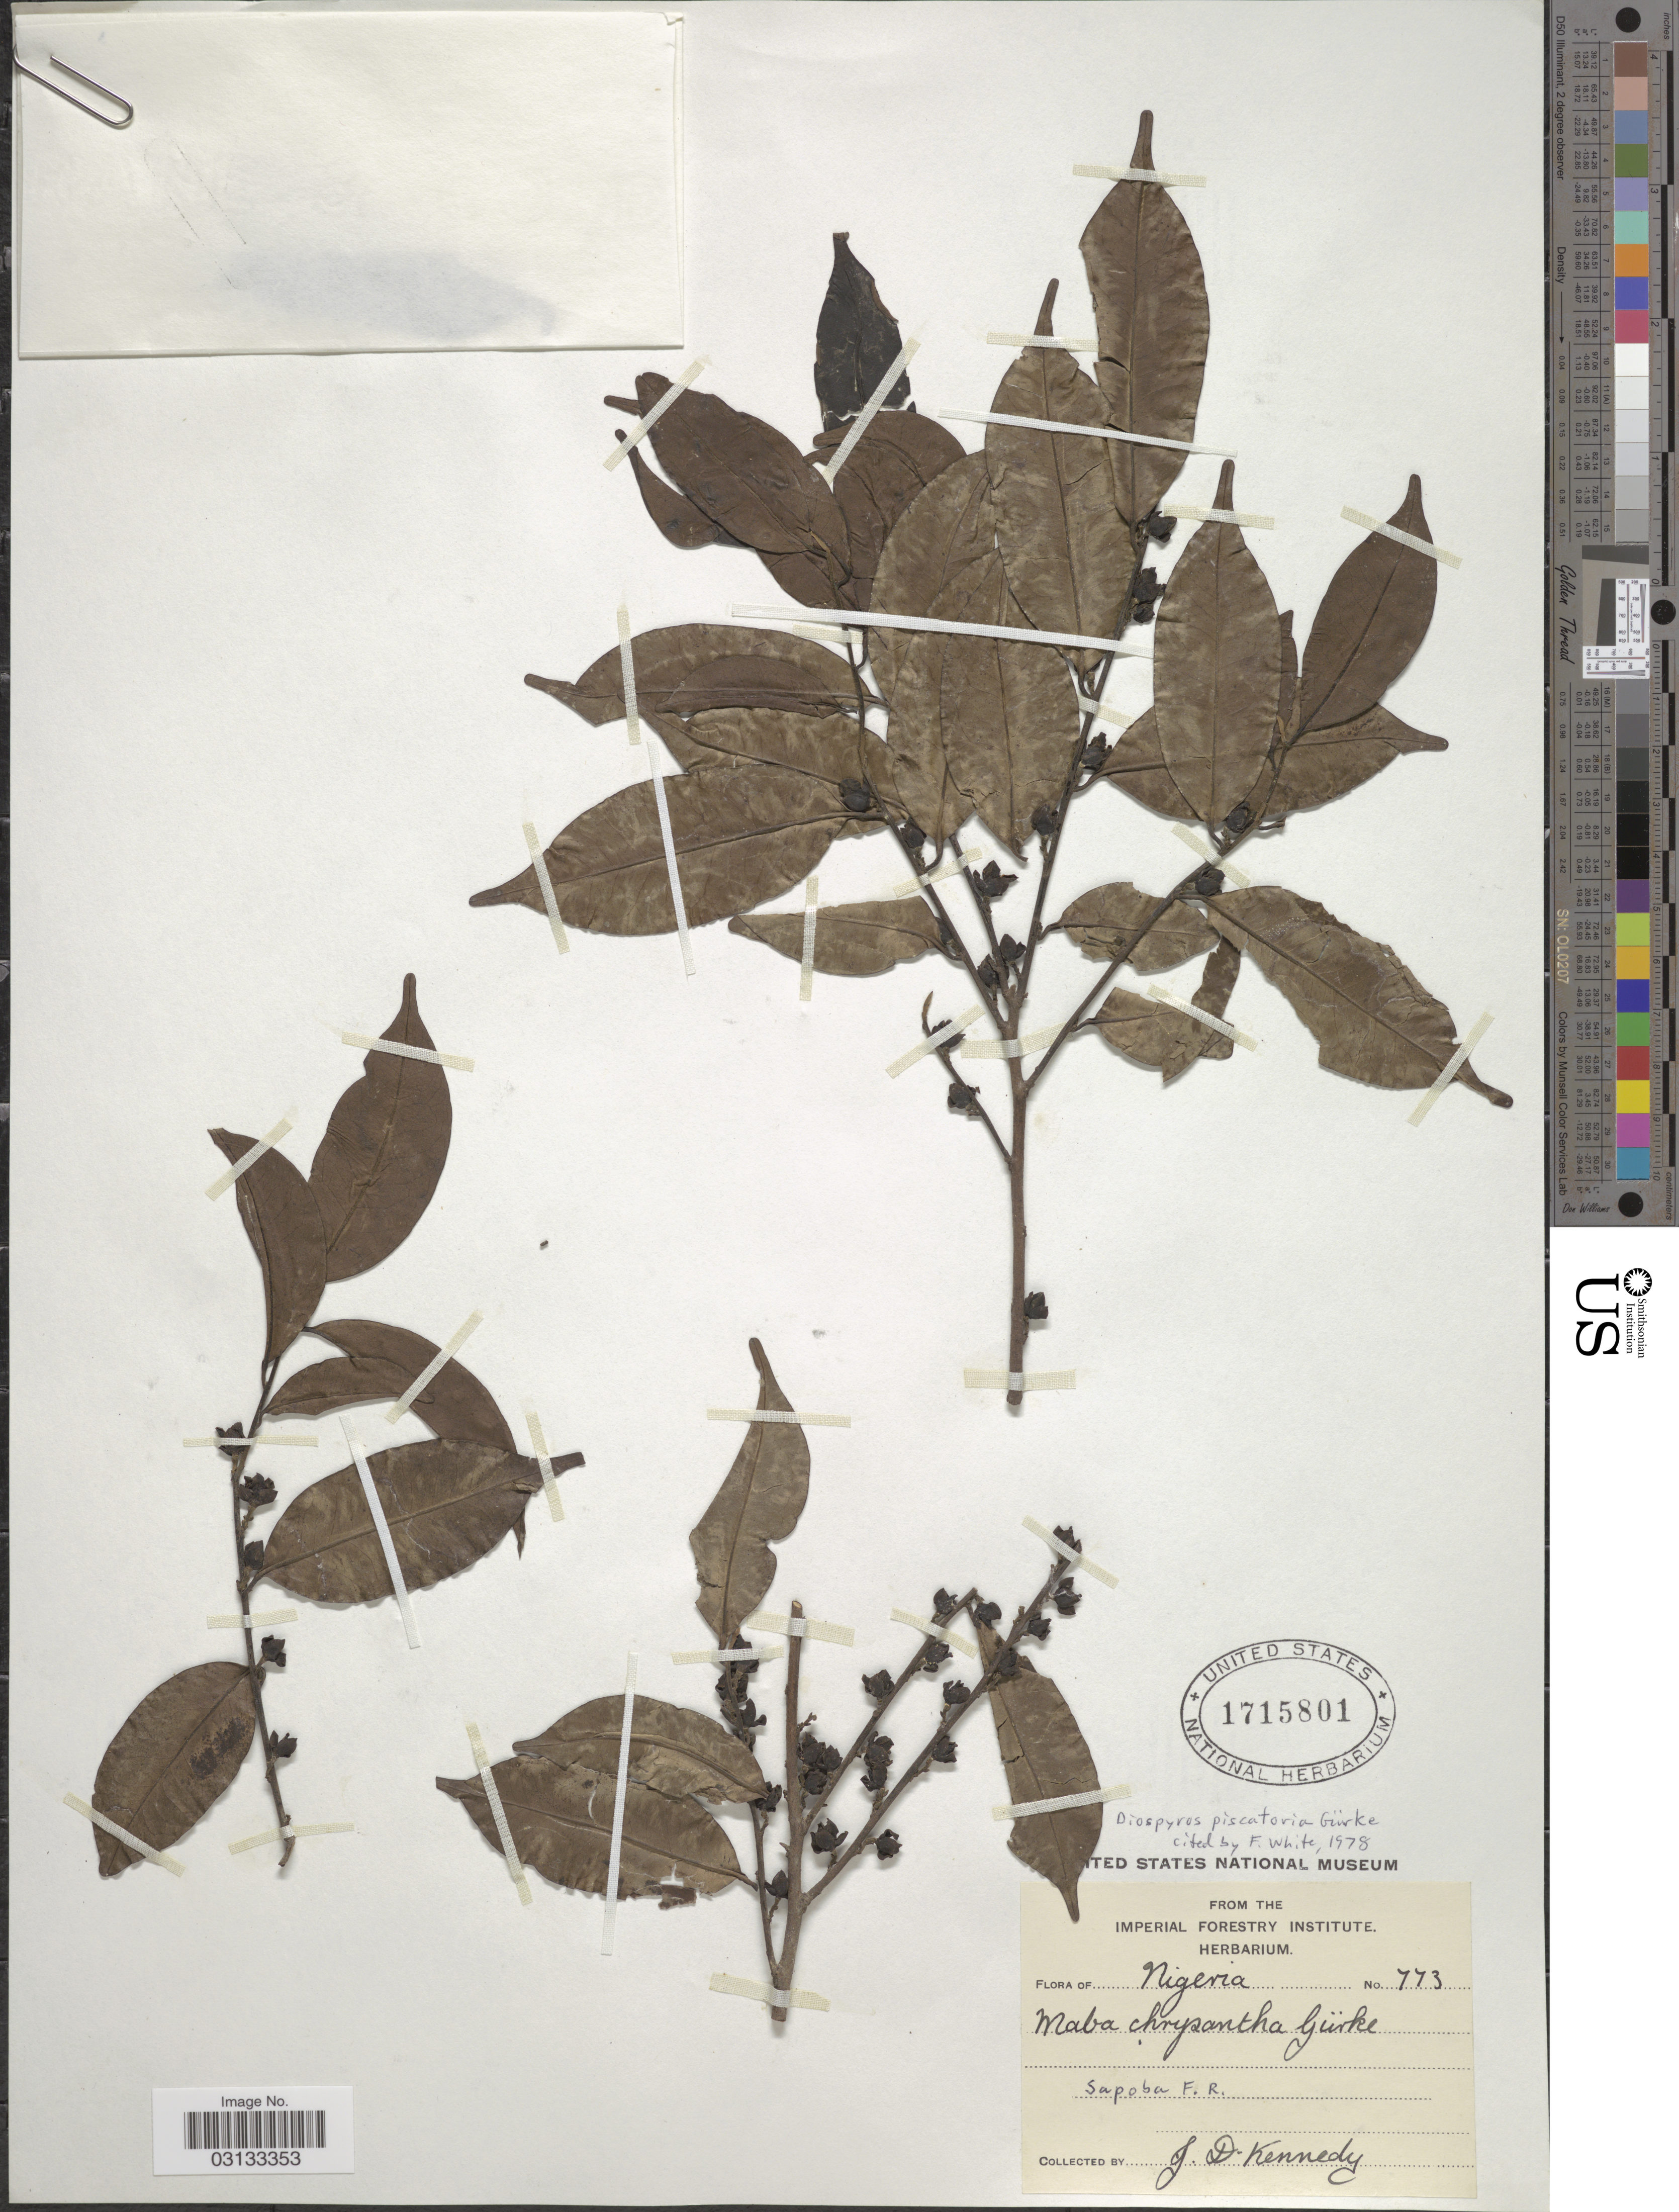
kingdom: Plantae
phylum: Tracheophyta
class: Magnoliopsida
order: Ericales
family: Ebenaceae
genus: Diospyros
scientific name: Diospyros piscatoria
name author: Gürke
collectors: J. D. Kennedy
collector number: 773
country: Nigeria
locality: Sapoba F.R.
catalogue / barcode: US 1715801